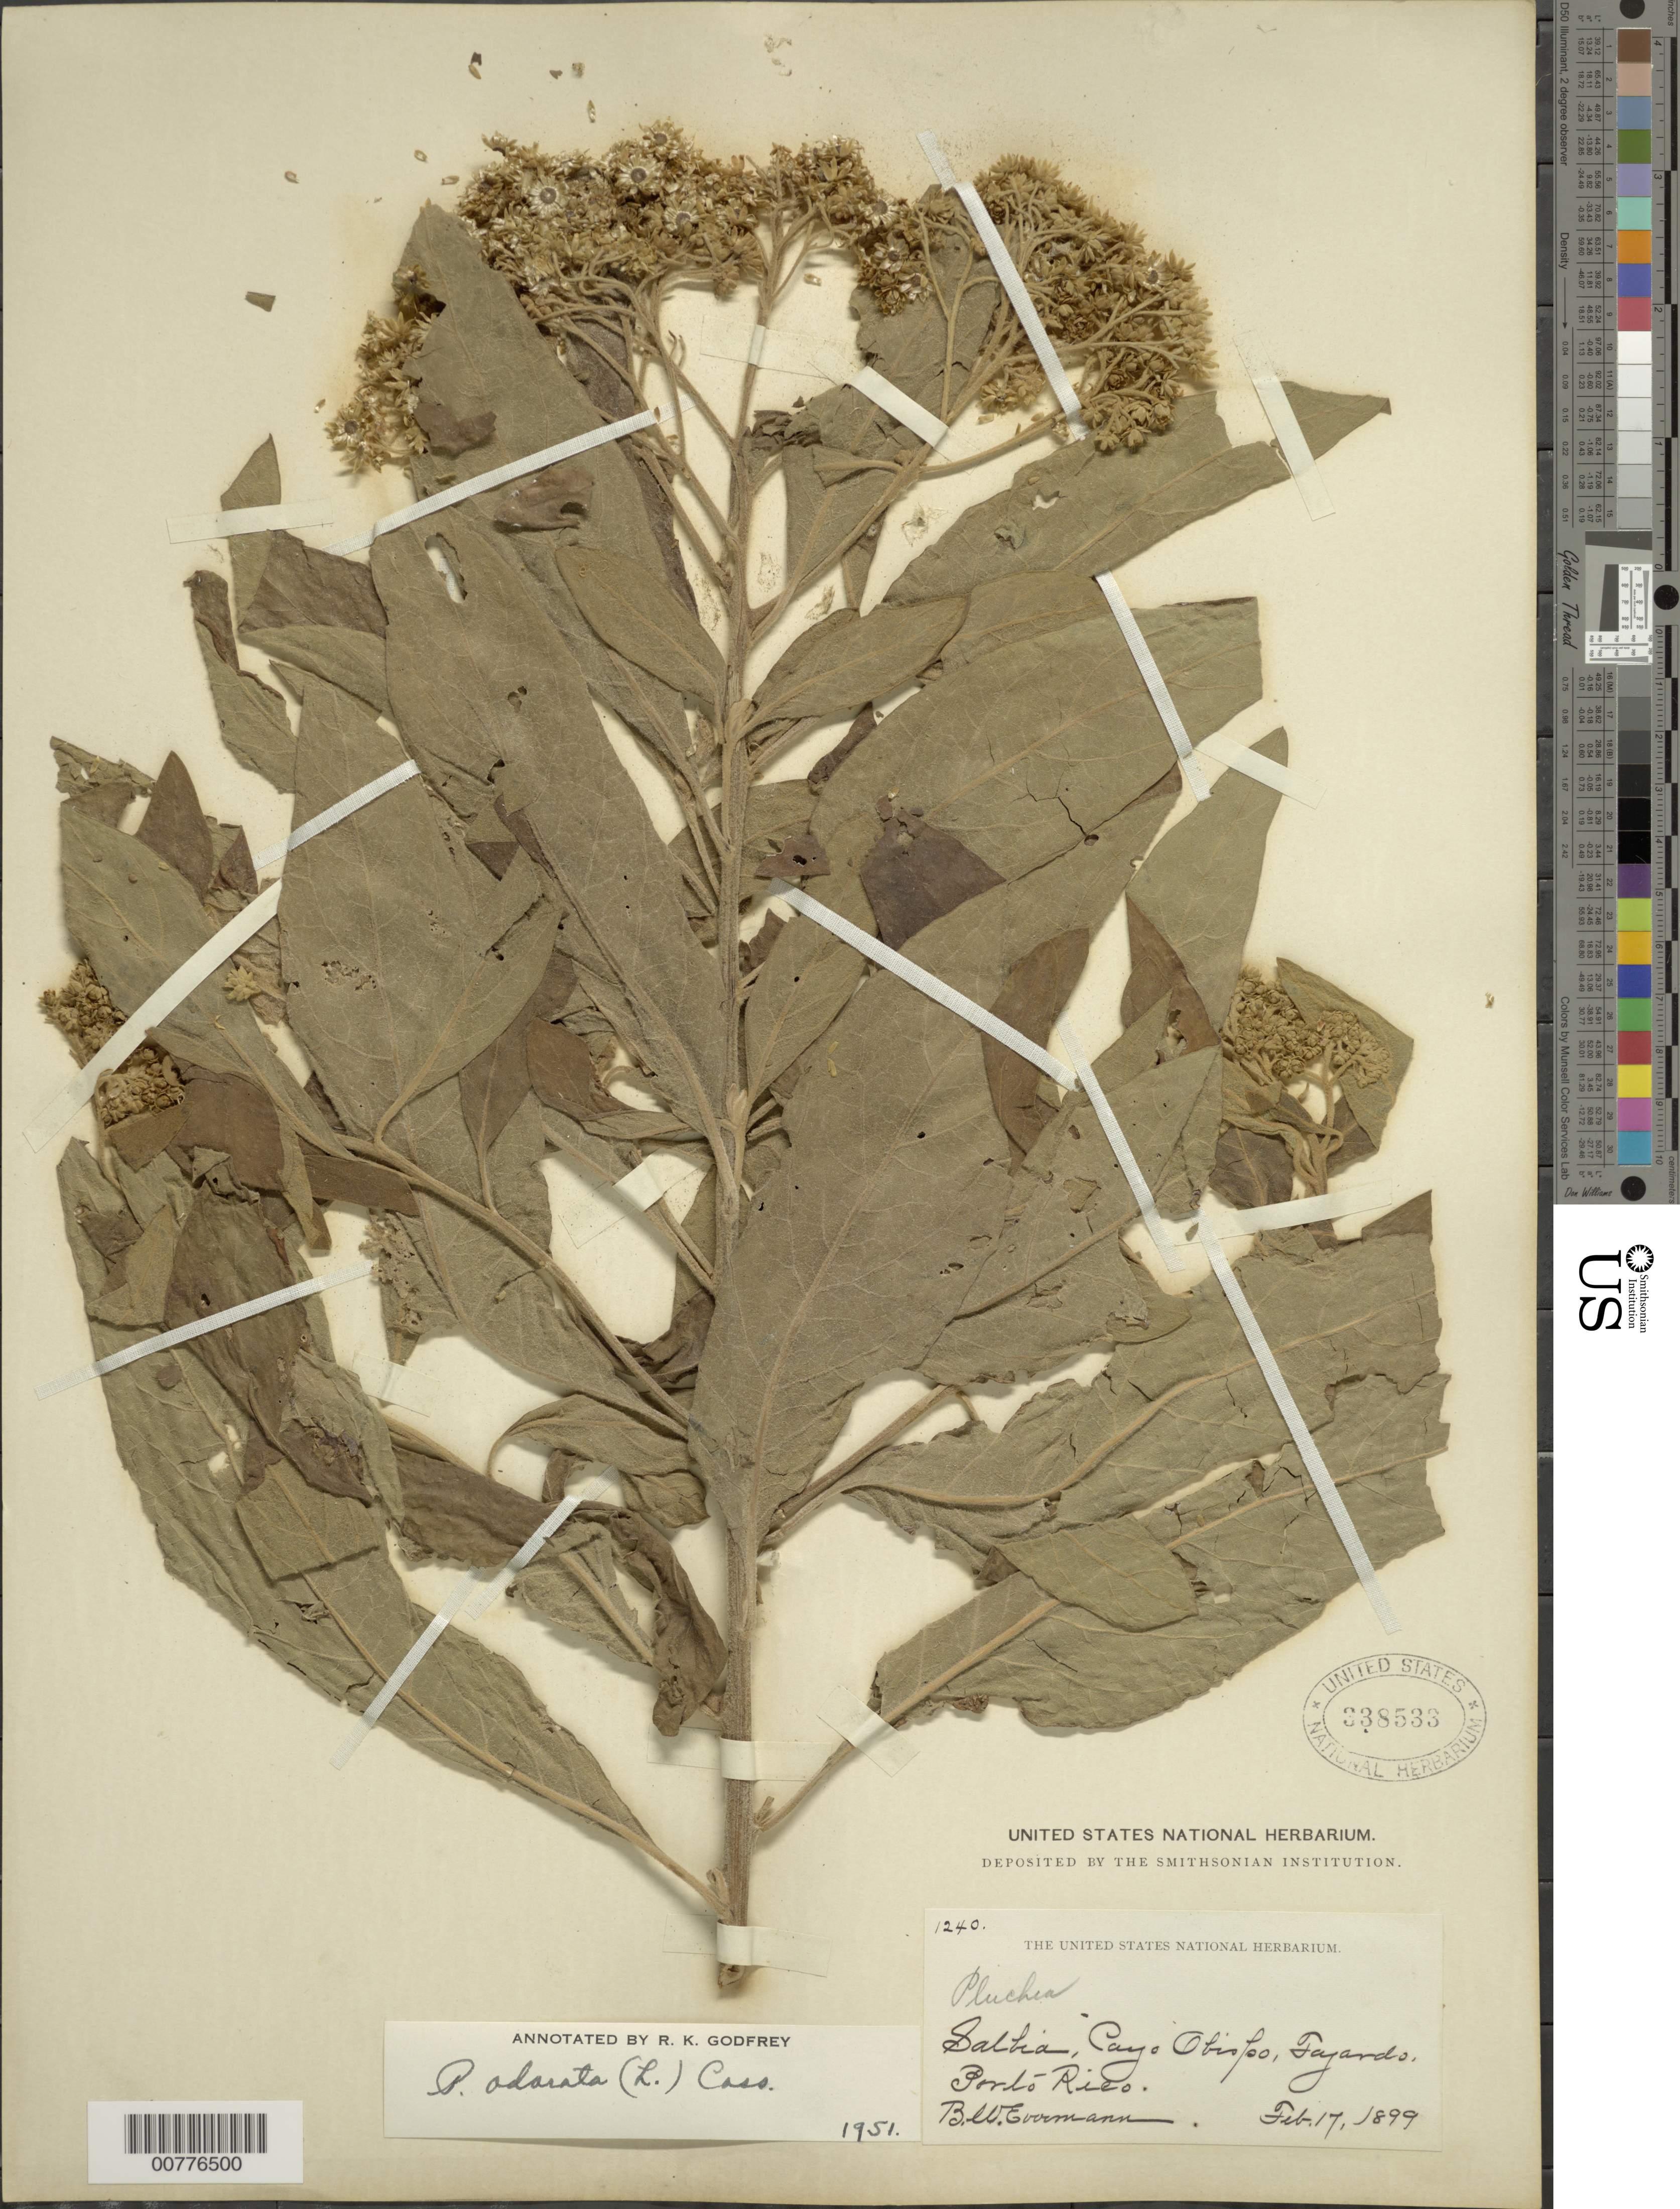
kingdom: Plantae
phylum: Tracheophyta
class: Magnoliopsida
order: Asterales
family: Asteraceae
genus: Pluchea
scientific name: Pluchea carolinensis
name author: (Jacq.) D. Don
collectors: B. W. Evermann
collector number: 1240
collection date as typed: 17 Feb 1899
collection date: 1899-02-17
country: Puerto Rico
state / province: Fajardo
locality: Salbia. Cayo Obispo, Fajardo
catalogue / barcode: US 338533